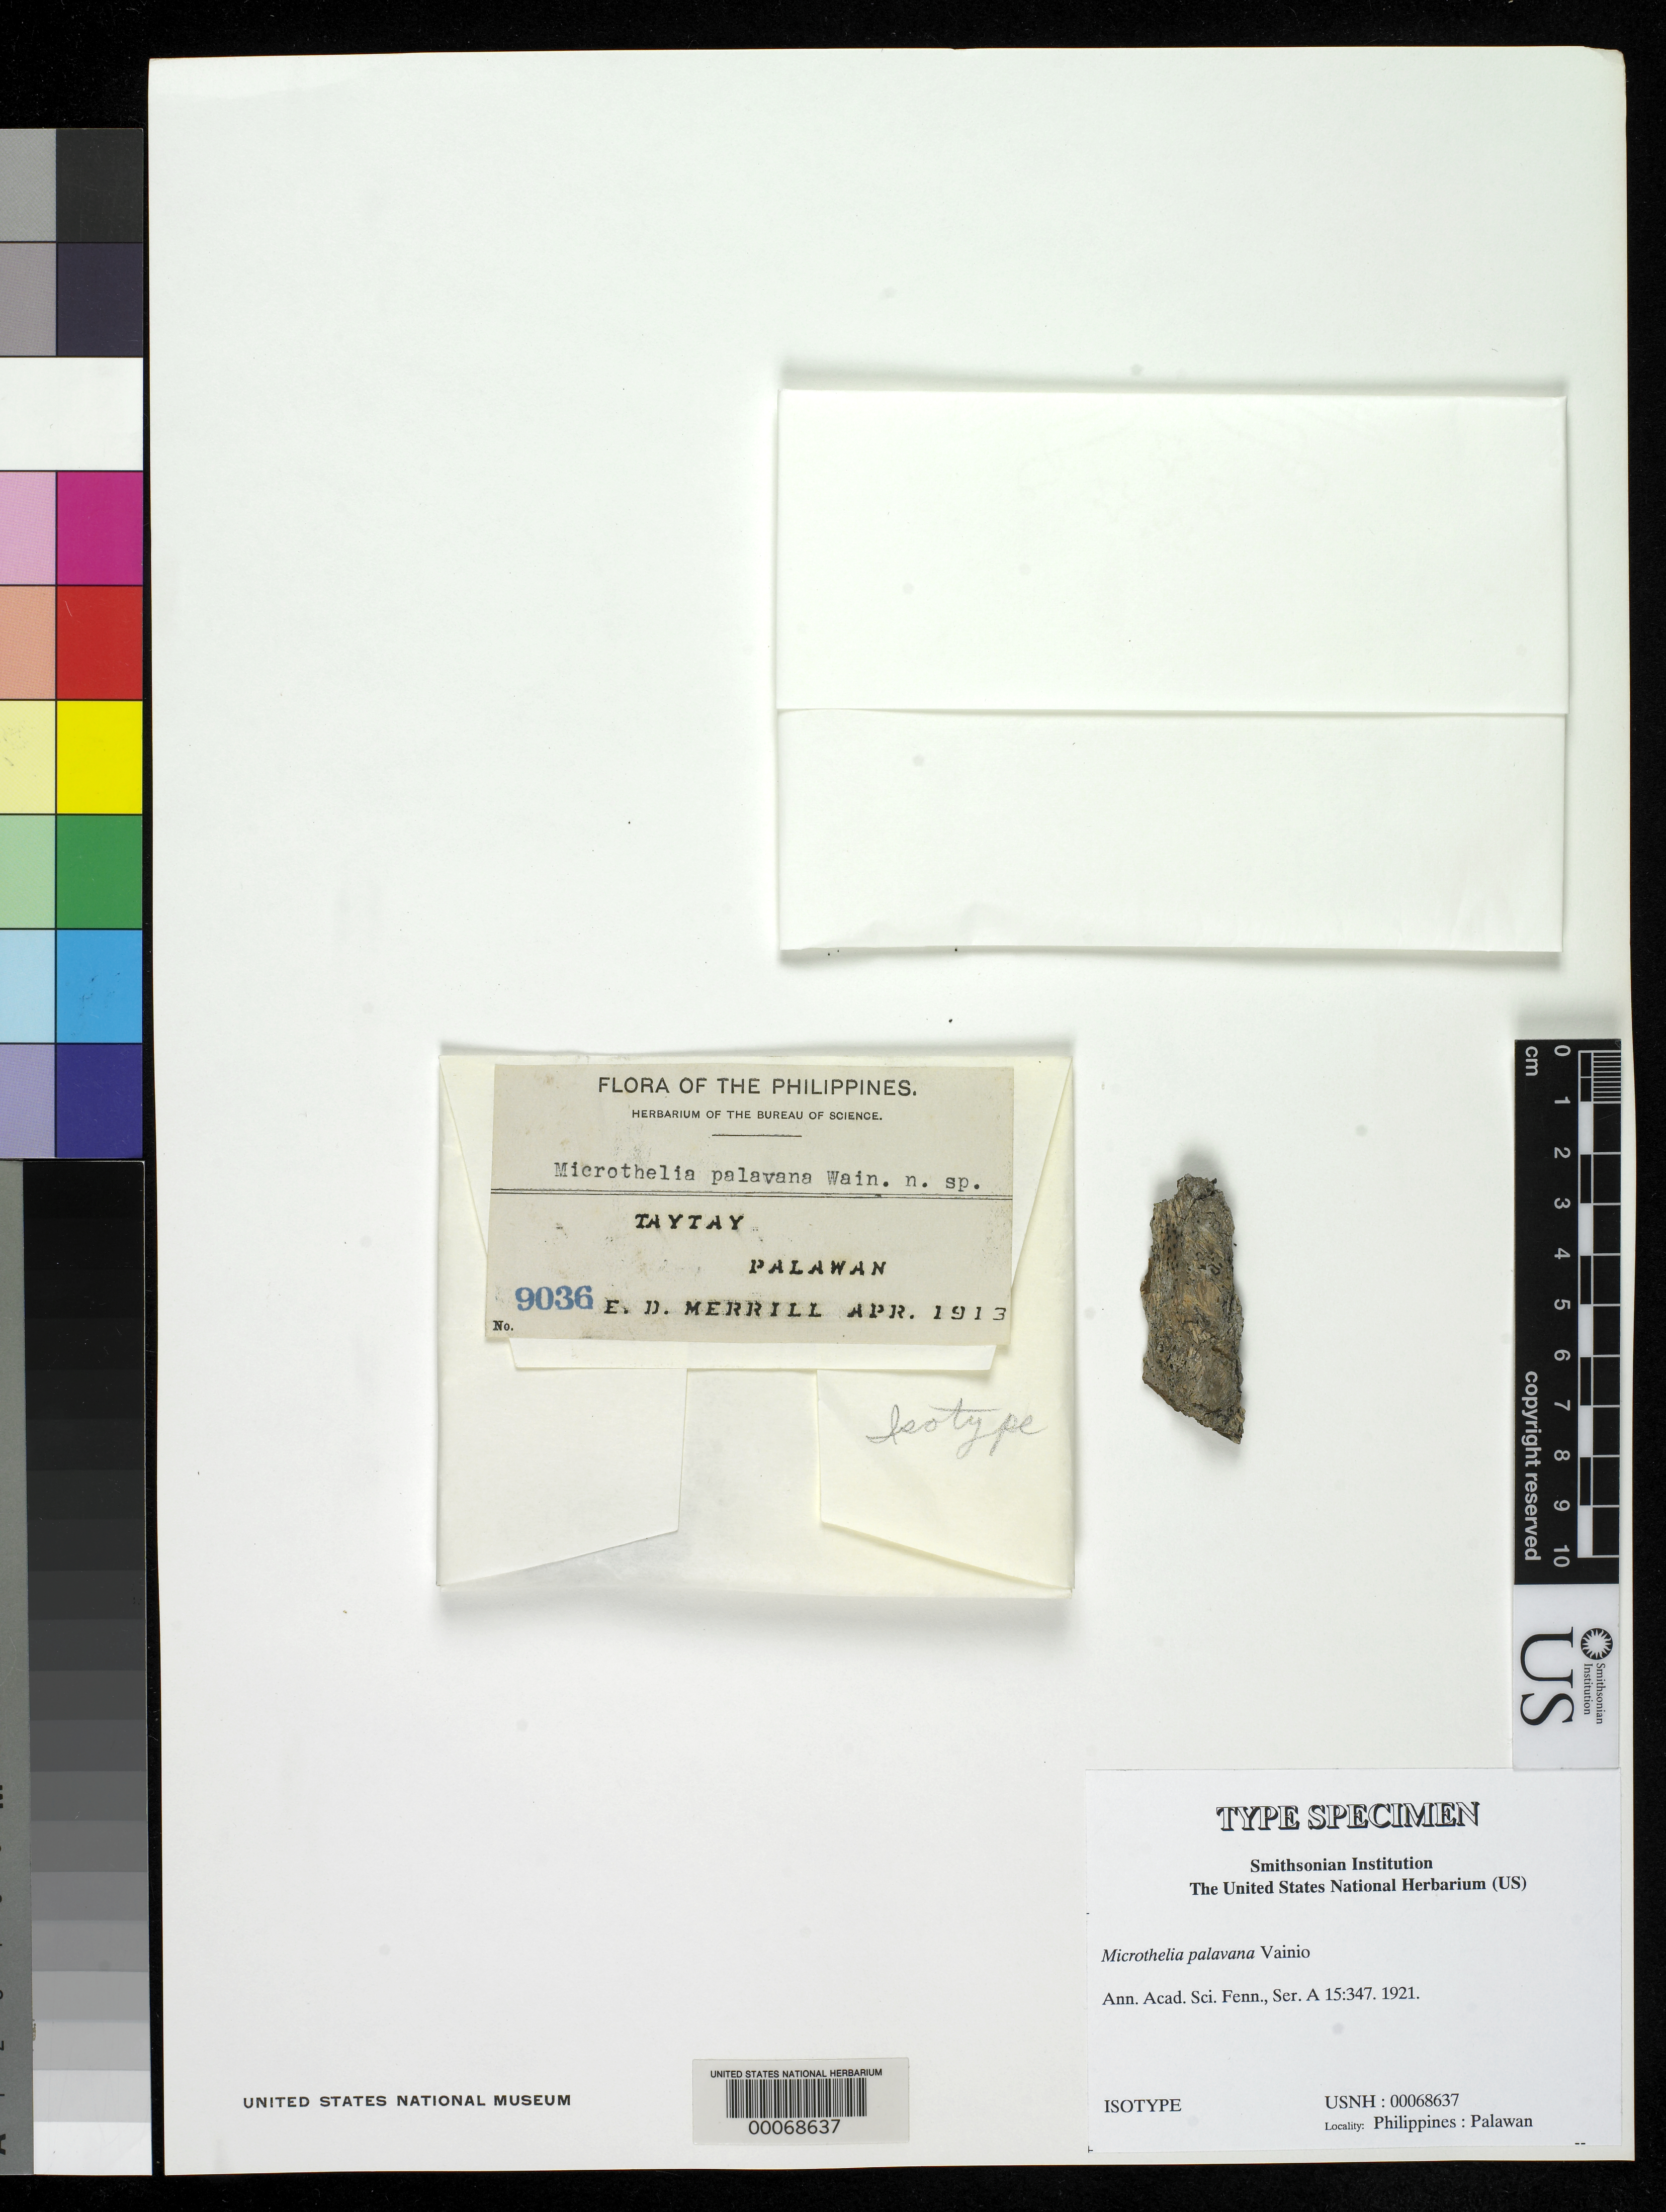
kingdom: Fungi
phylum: Ascomycota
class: Dothideomycetes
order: Monoblastiales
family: Monoblastiaceae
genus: Microthelia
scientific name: Microthelia palavana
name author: Vain.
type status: Isotype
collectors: E. D. Merrill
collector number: Bur. Sci. 9036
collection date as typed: Apr 1913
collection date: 1913-04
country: Philippines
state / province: Mimaropa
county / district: Palawan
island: Palawan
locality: Taytay.